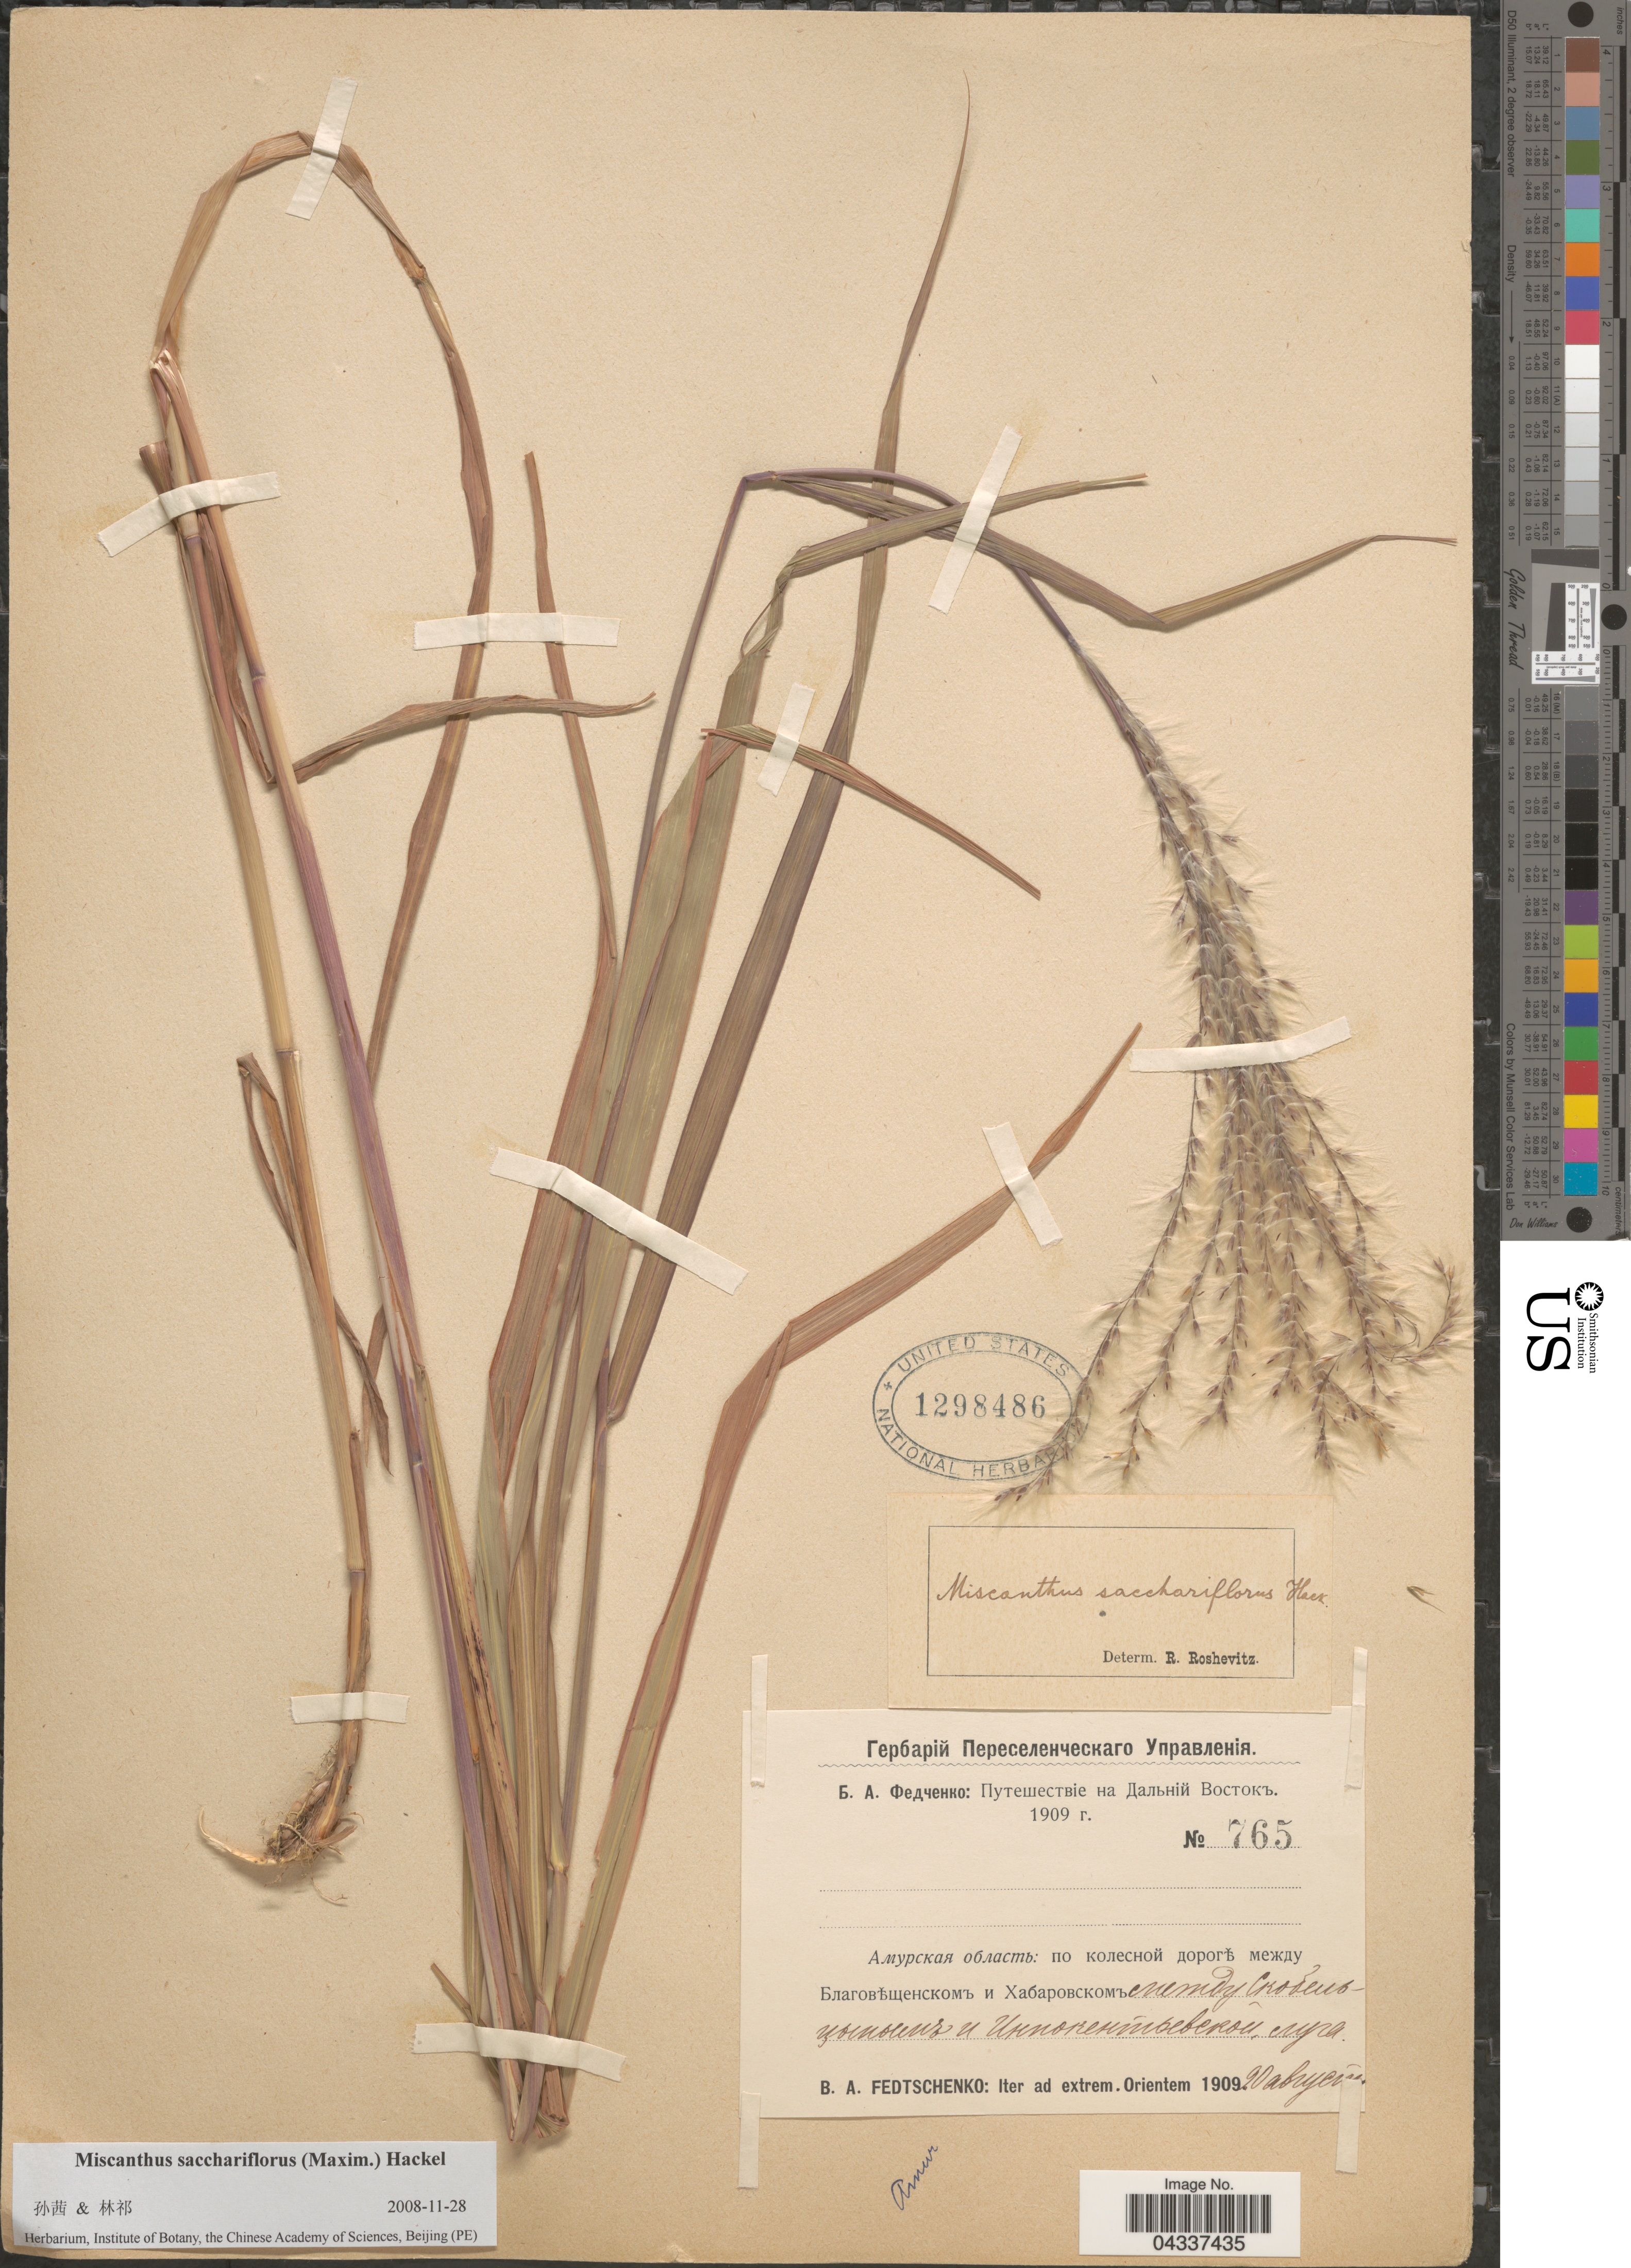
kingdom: Plantae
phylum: Tracheophyta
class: Liliopsida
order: Poales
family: Poaceae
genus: Miscanthus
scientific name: Miscanthus sacchariflorus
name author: (Maxim.) Hack.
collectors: B. A. Fedtschenko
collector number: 765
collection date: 1909-08-20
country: Russian Federation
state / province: Amur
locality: Between Blagoveshchensk and Khabarovsk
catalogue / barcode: US 1298486